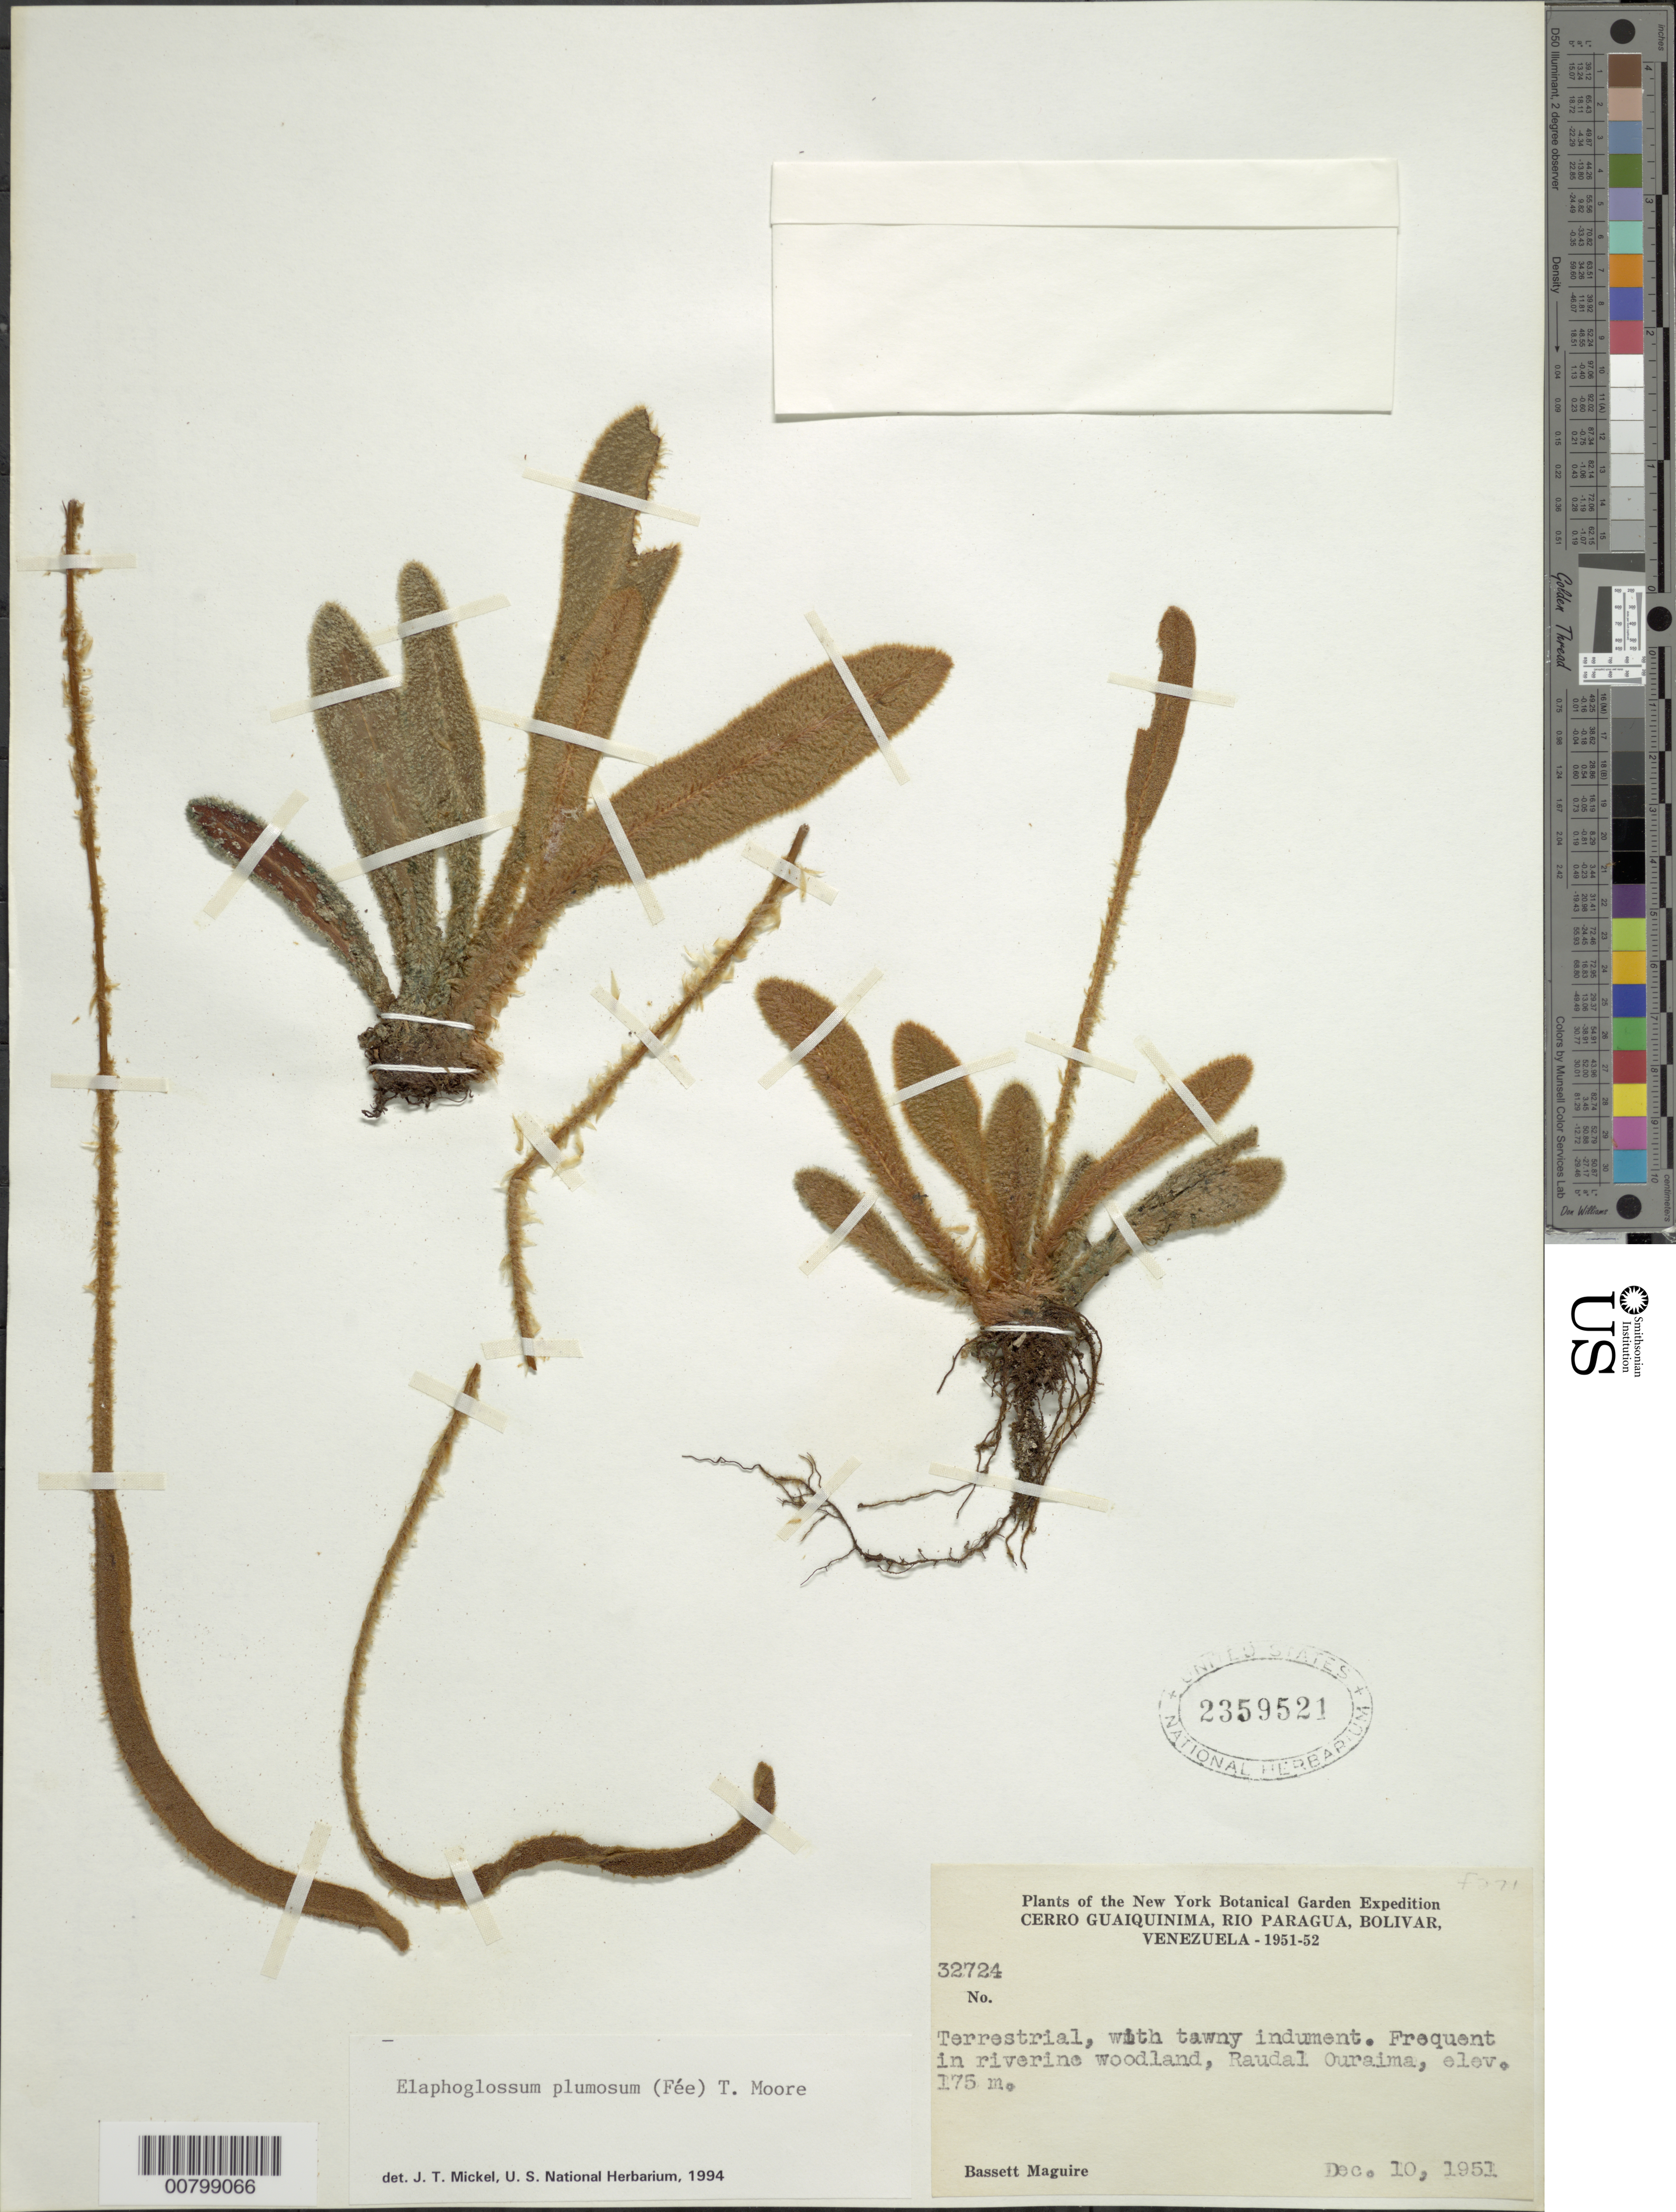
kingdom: Plantae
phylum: Tracheophyta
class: Polypodiopsida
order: Polypodiales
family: Dryopteridaceae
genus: Elaphoglossum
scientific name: Elaphoglossum plumosum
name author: (Fée) T. Moore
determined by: Mickel, J. T., (NY), New York Botanical Garden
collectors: B. Maguire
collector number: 32724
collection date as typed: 10-Dec-51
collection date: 1951-12-10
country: Venezuela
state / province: Bolívar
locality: Cerro Guaiquinima, Río Paragua, Raudal Ouraima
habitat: Riverine woodland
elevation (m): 175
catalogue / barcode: US 2359521